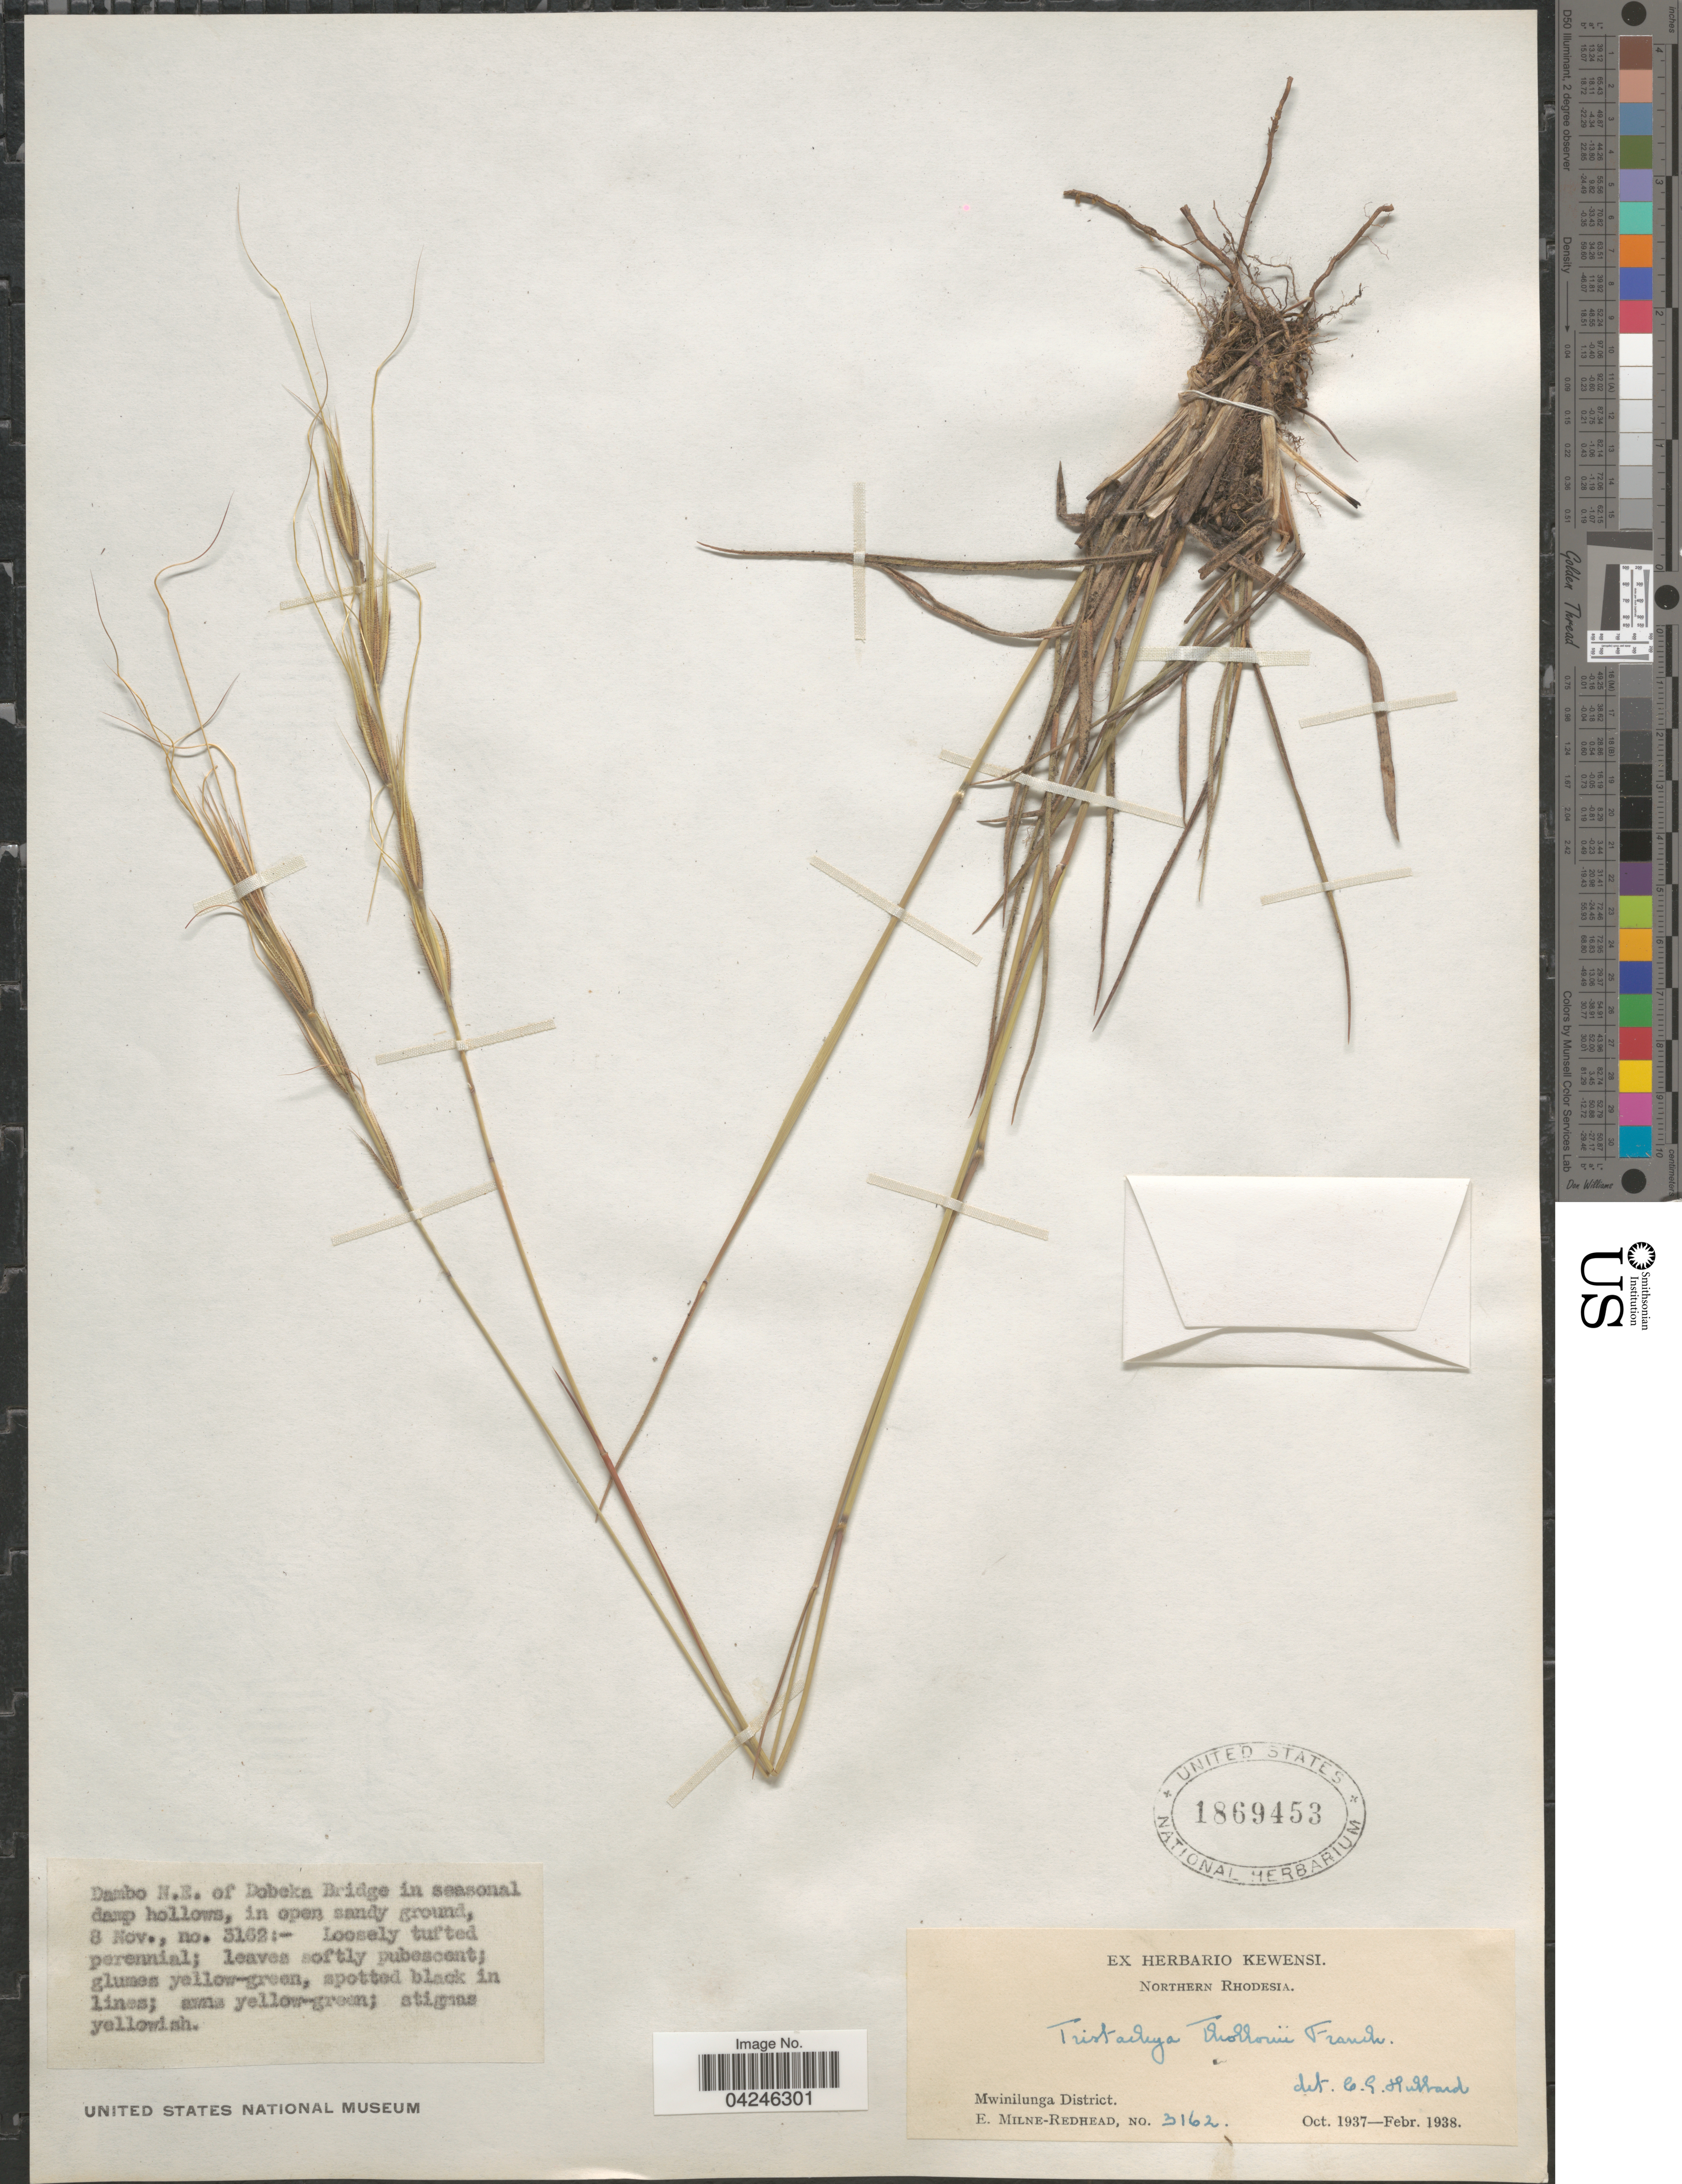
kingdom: Plantae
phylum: Tracheophyta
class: Liliopsida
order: Poales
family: Poaceae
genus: Tristachya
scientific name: Tristachya thollonii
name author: Franch.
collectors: E. W. Milne-Redhead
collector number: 3162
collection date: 1937-11-08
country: Zambia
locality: Dambo N.E. of Dobeka Bridge. Northern Rhodesia. Mwinilunga District.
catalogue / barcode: US 1869453